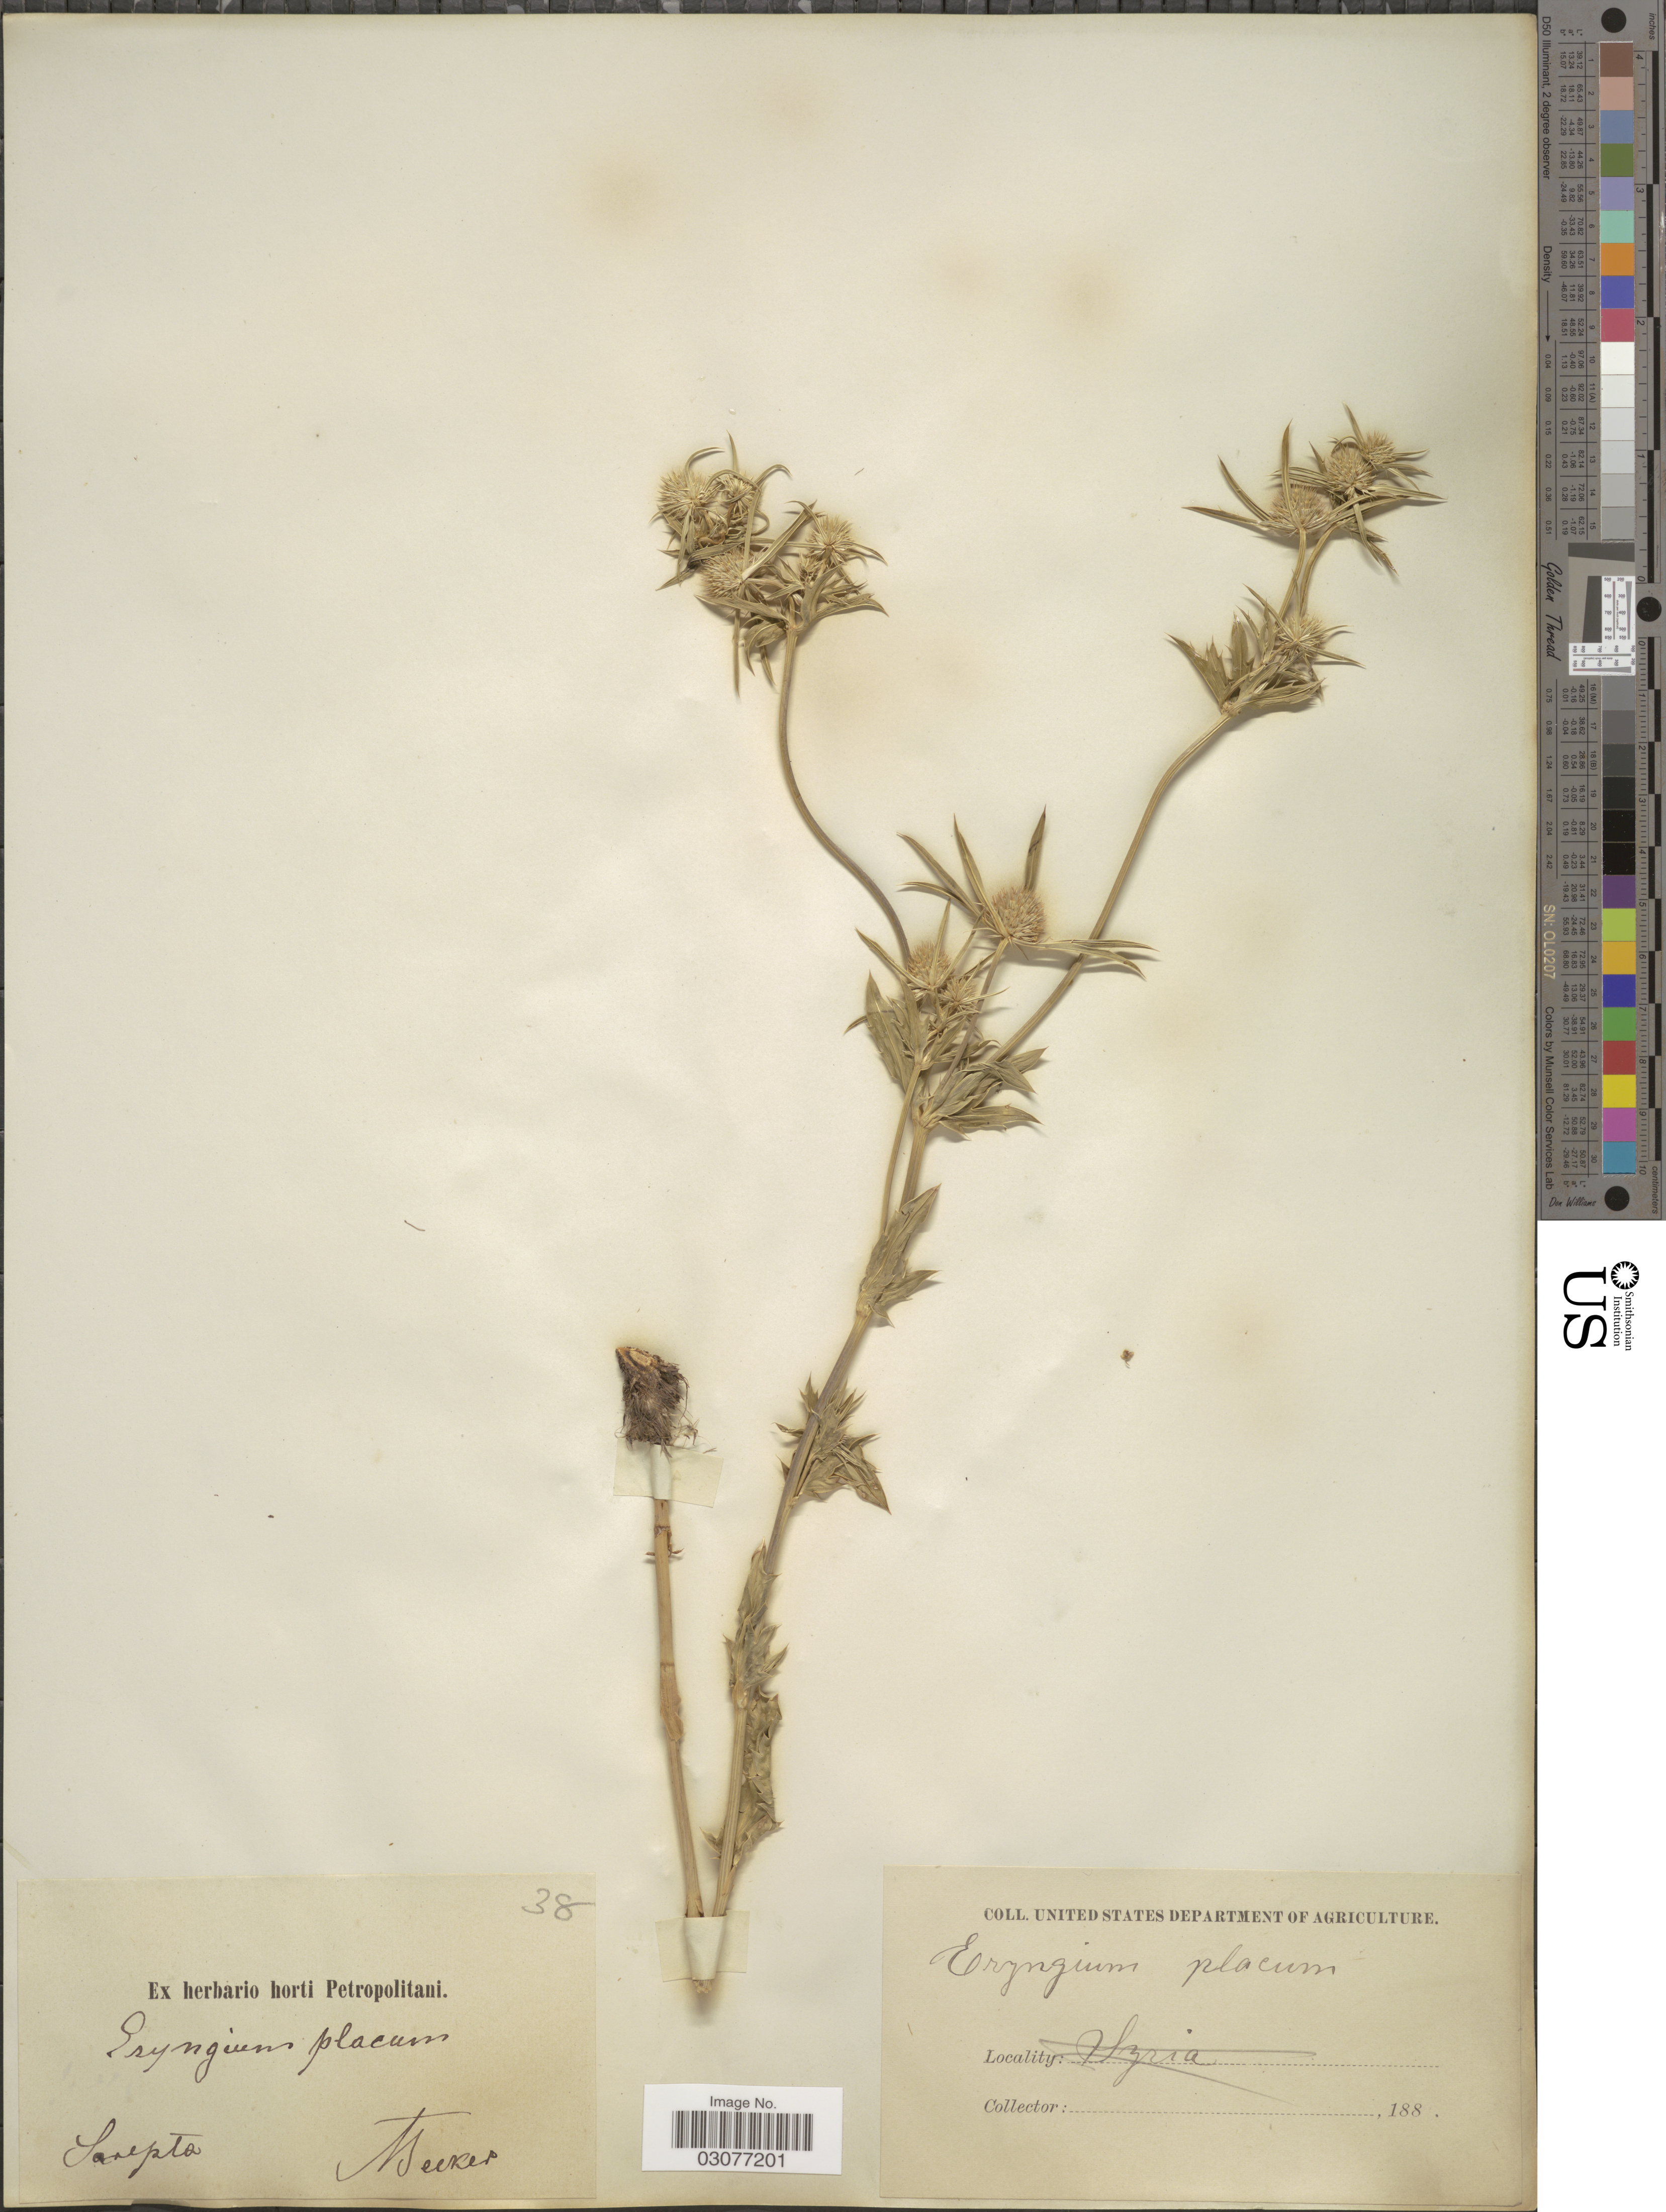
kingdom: Plantae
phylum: Tracheophyta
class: Magnoliopsida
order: Apiales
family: Apiaceae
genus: Eryngium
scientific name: Eryngium planum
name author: L.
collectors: -. Becker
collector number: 38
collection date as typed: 188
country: Russian Federation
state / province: Volgograd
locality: Sarepta.